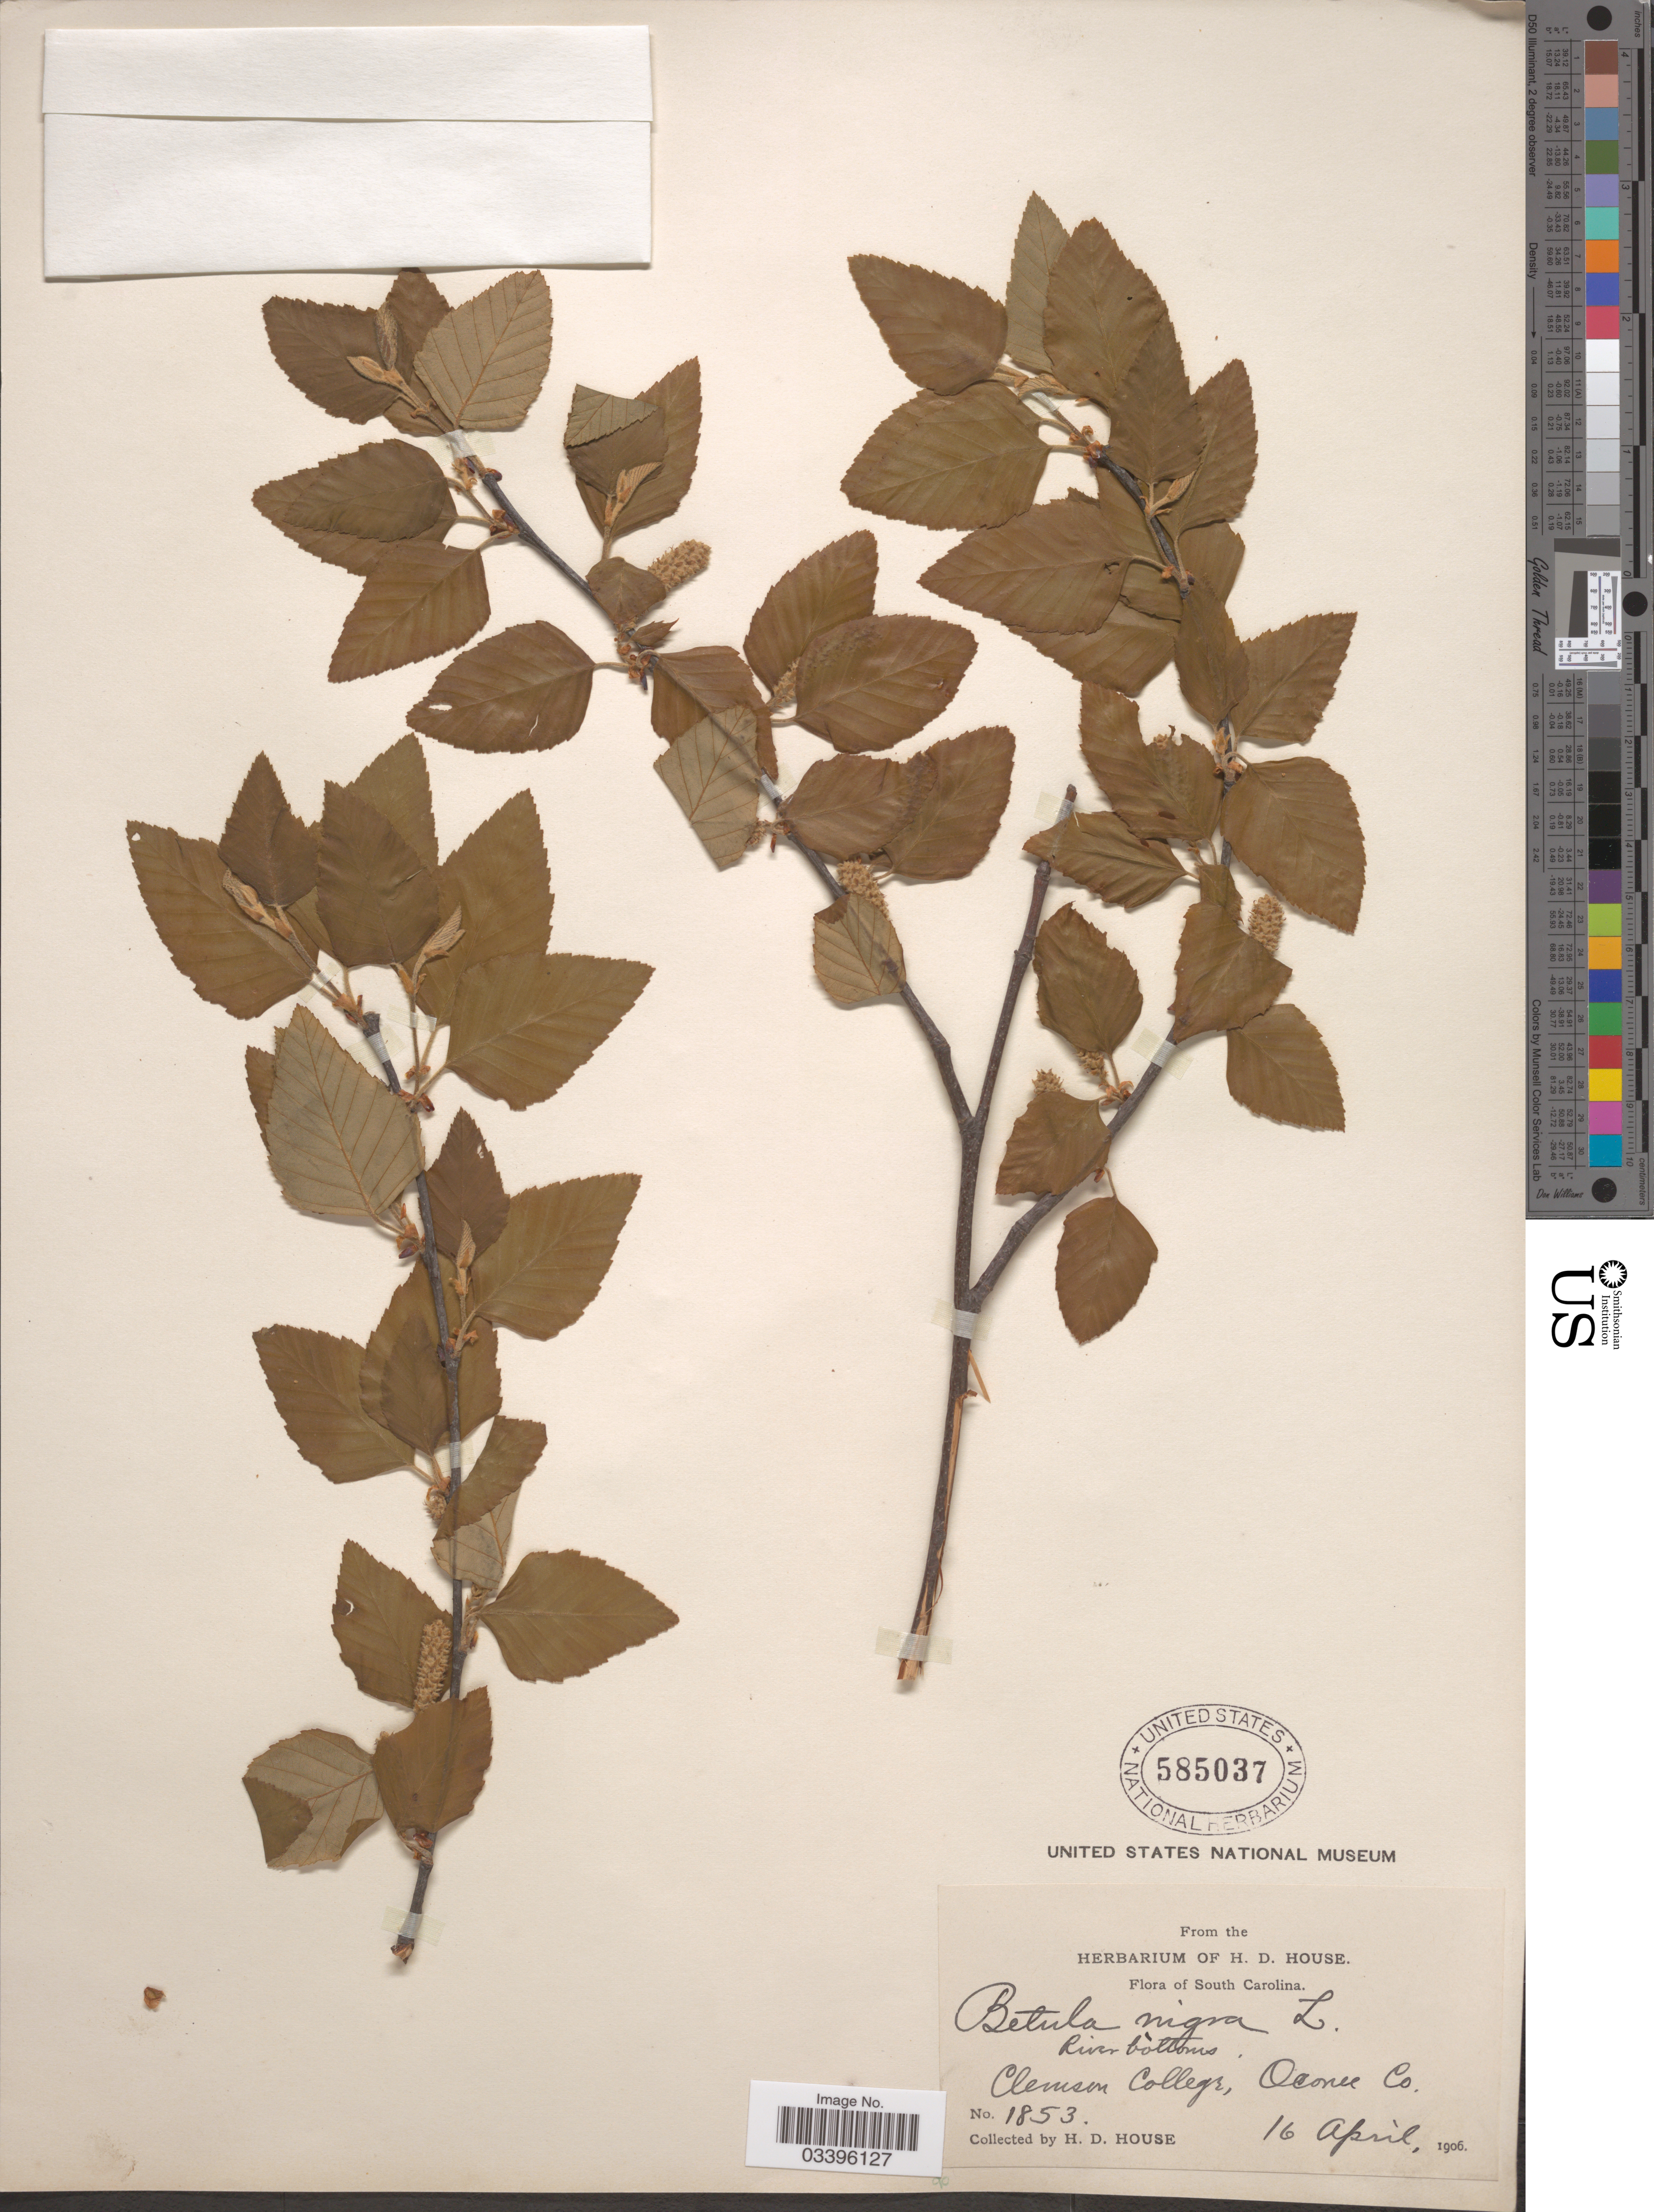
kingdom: Plantae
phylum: Tracheophyta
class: Magnoliopsida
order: Fagales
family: Betulaceae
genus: Betula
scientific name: Betula nigra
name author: L.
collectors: H. D. House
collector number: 1853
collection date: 1906-04-16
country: United States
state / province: South Carolina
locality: Clemson College, Oconee Co.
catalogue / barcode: US 585037